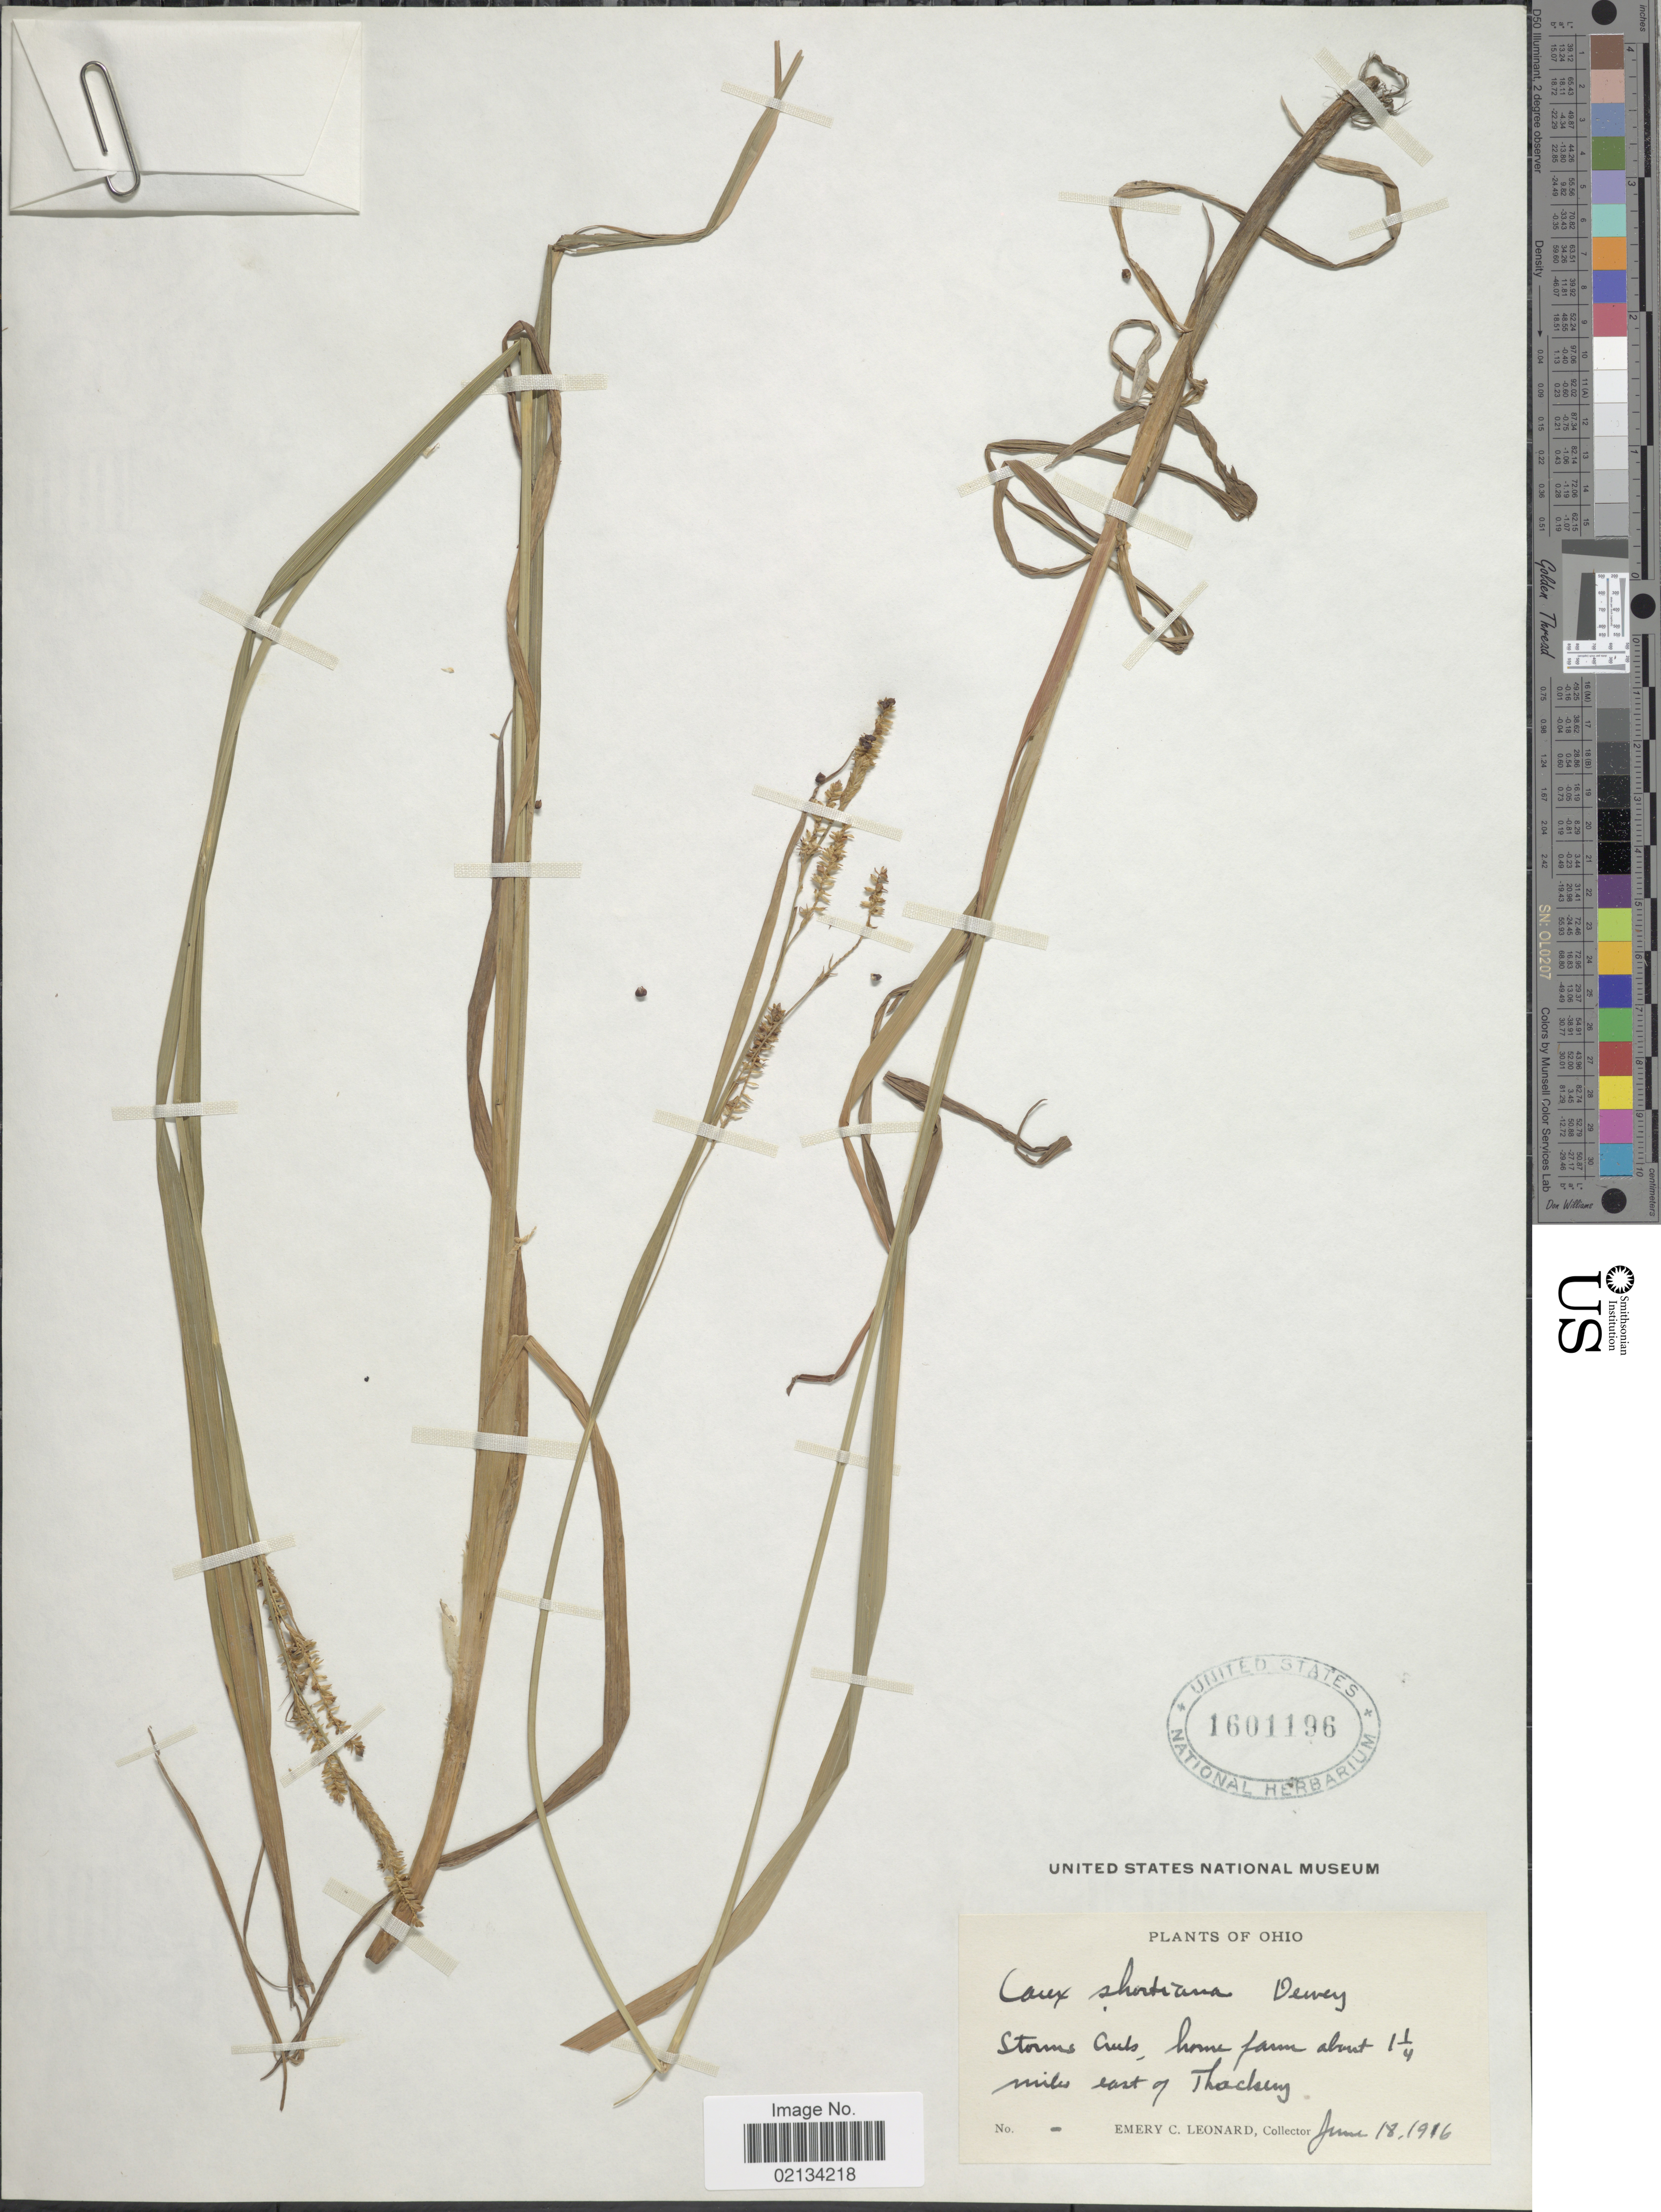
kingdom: Plantae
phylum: Tracheophyta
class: Liliopsida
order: Poales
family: Cyperaceae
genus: Carex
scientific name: Carex shortiana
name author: Dewey & Torr.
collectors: E. C. Leonard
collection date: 1916-06-18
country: United States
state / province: Ohio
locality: Storms creeks, home farm about 1 1.4 miles east of Thackery.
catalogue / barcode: US 1601196